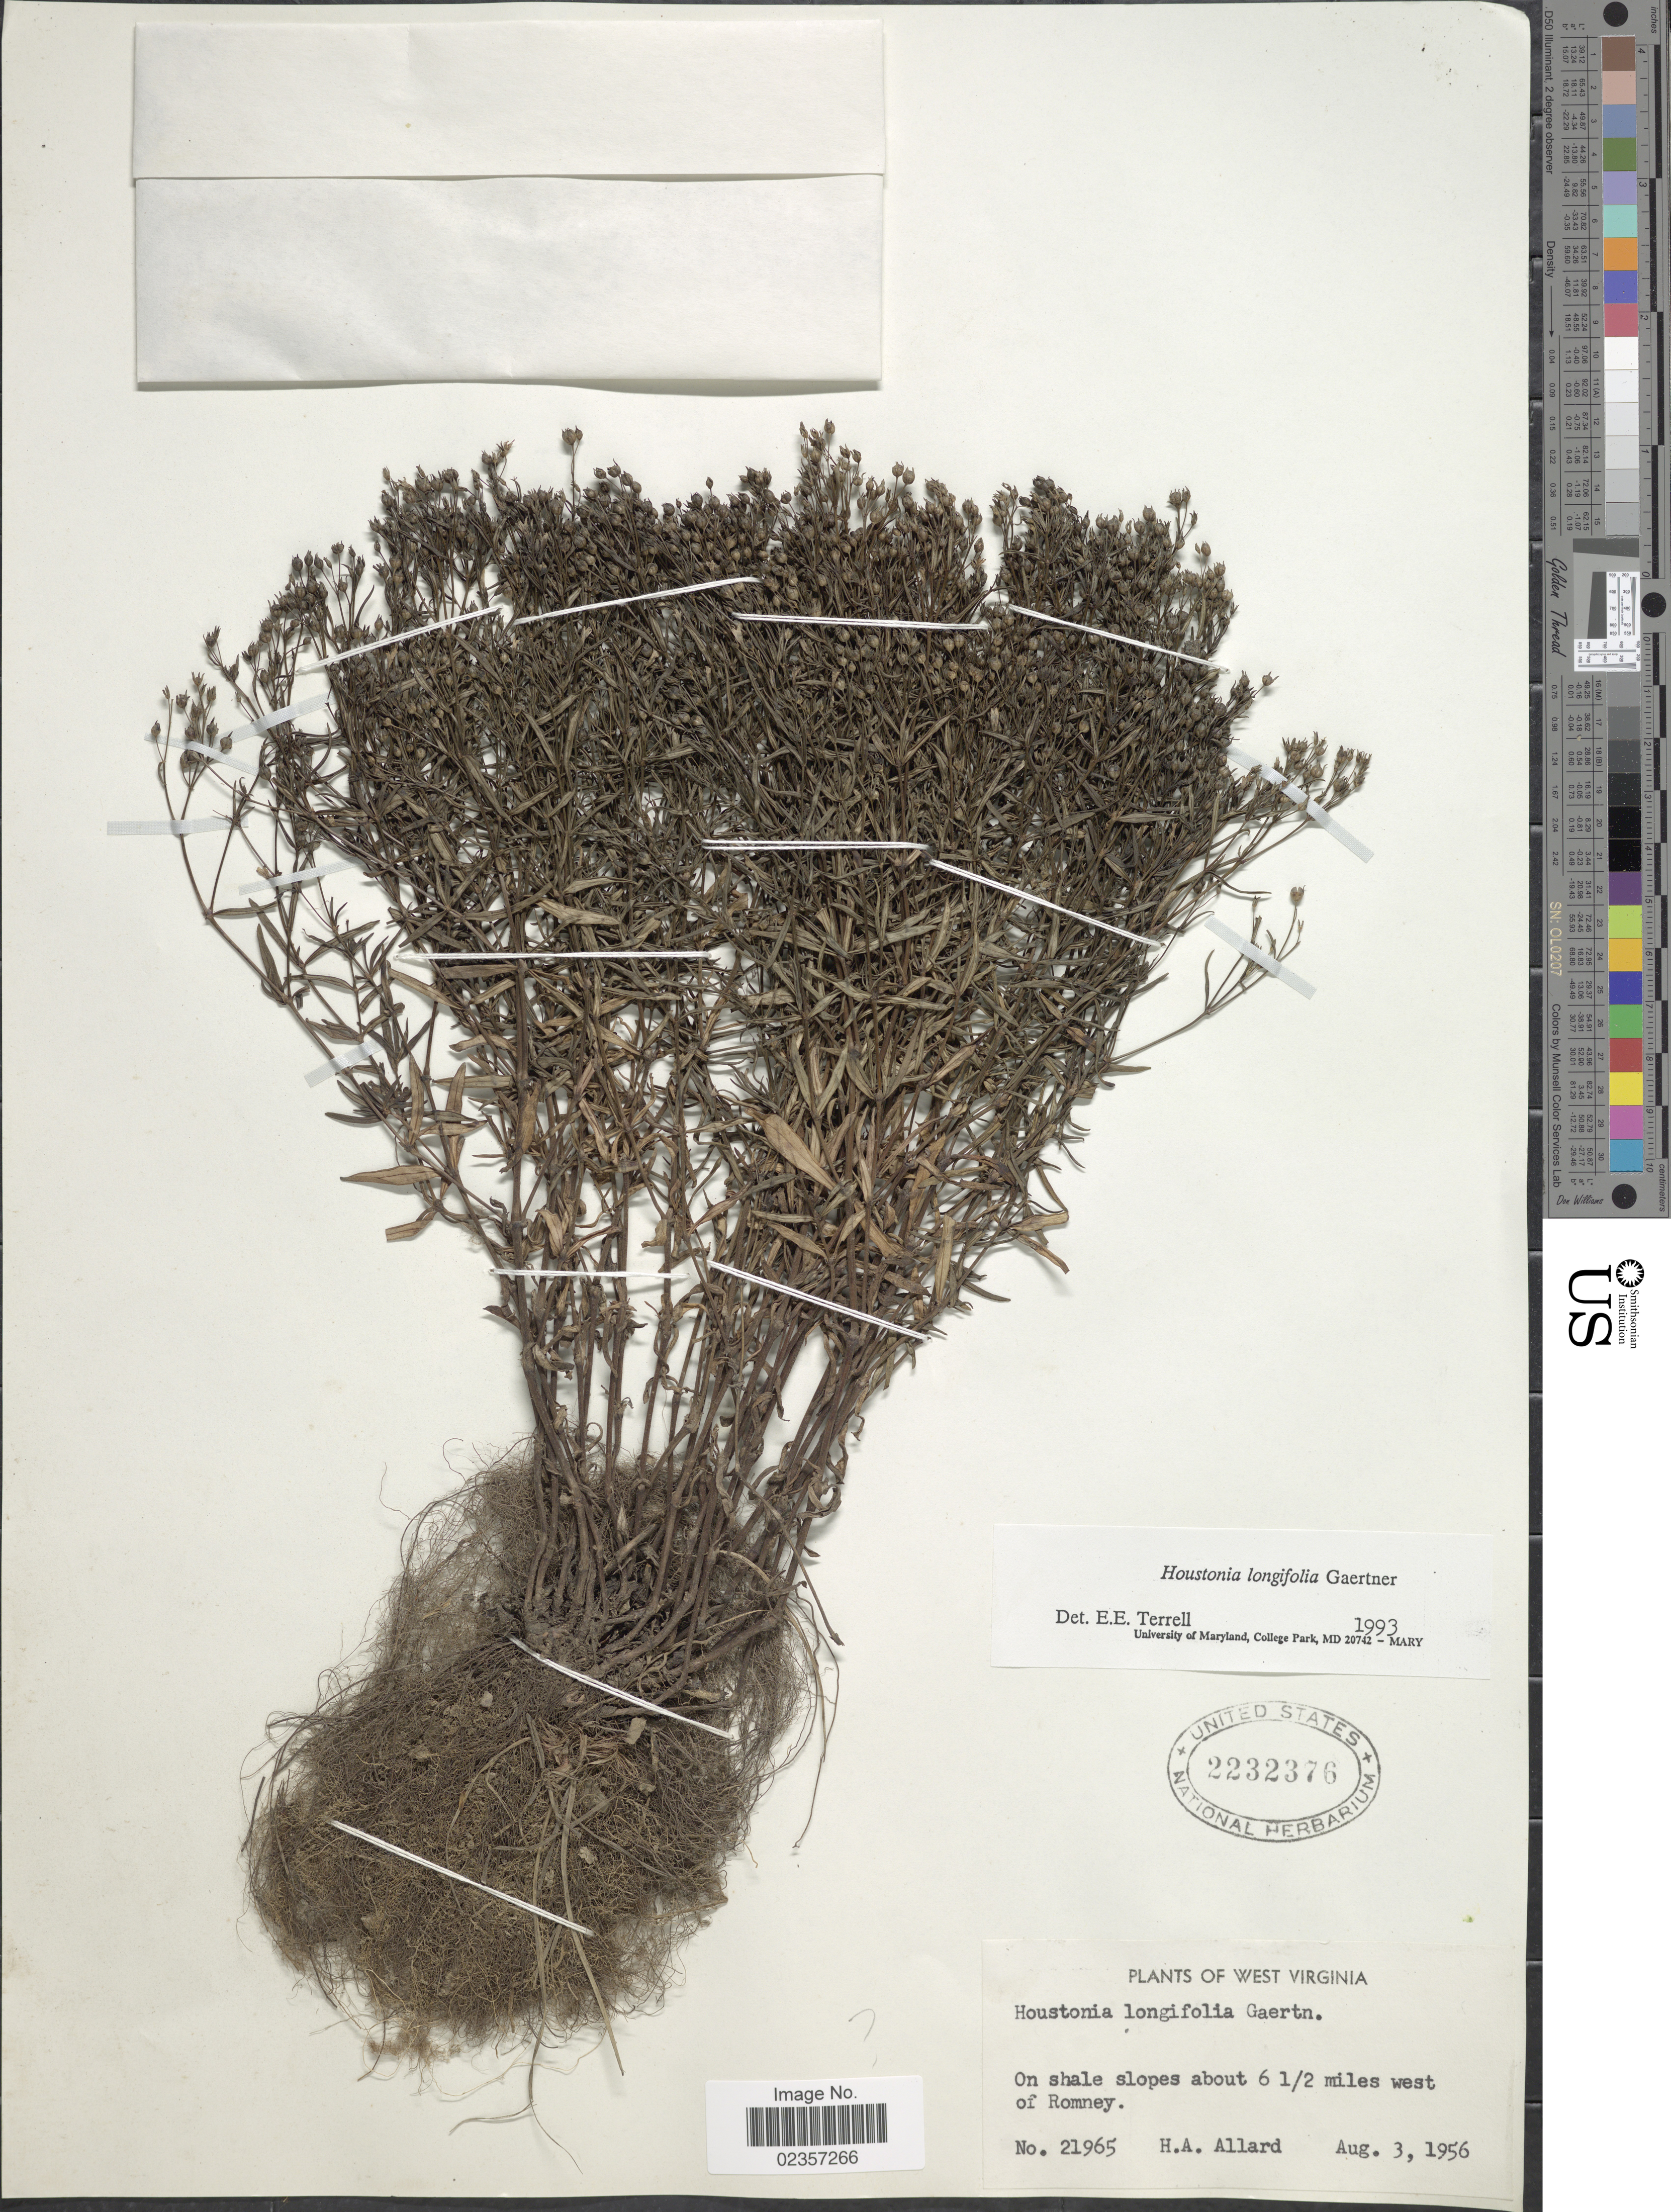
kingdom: Plantae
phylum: Tracheophyta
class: Magnoliopsida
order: Gentianales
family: Rubiaceae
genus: Houstonia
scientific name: Houstonia longifolia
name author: Gaertn.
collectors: H. A. Allard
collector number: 21965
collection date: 1956-08-03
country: United States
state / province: West Virginia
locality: On shale slopes about 6½ miles west of Romney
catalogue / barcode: US 2232376